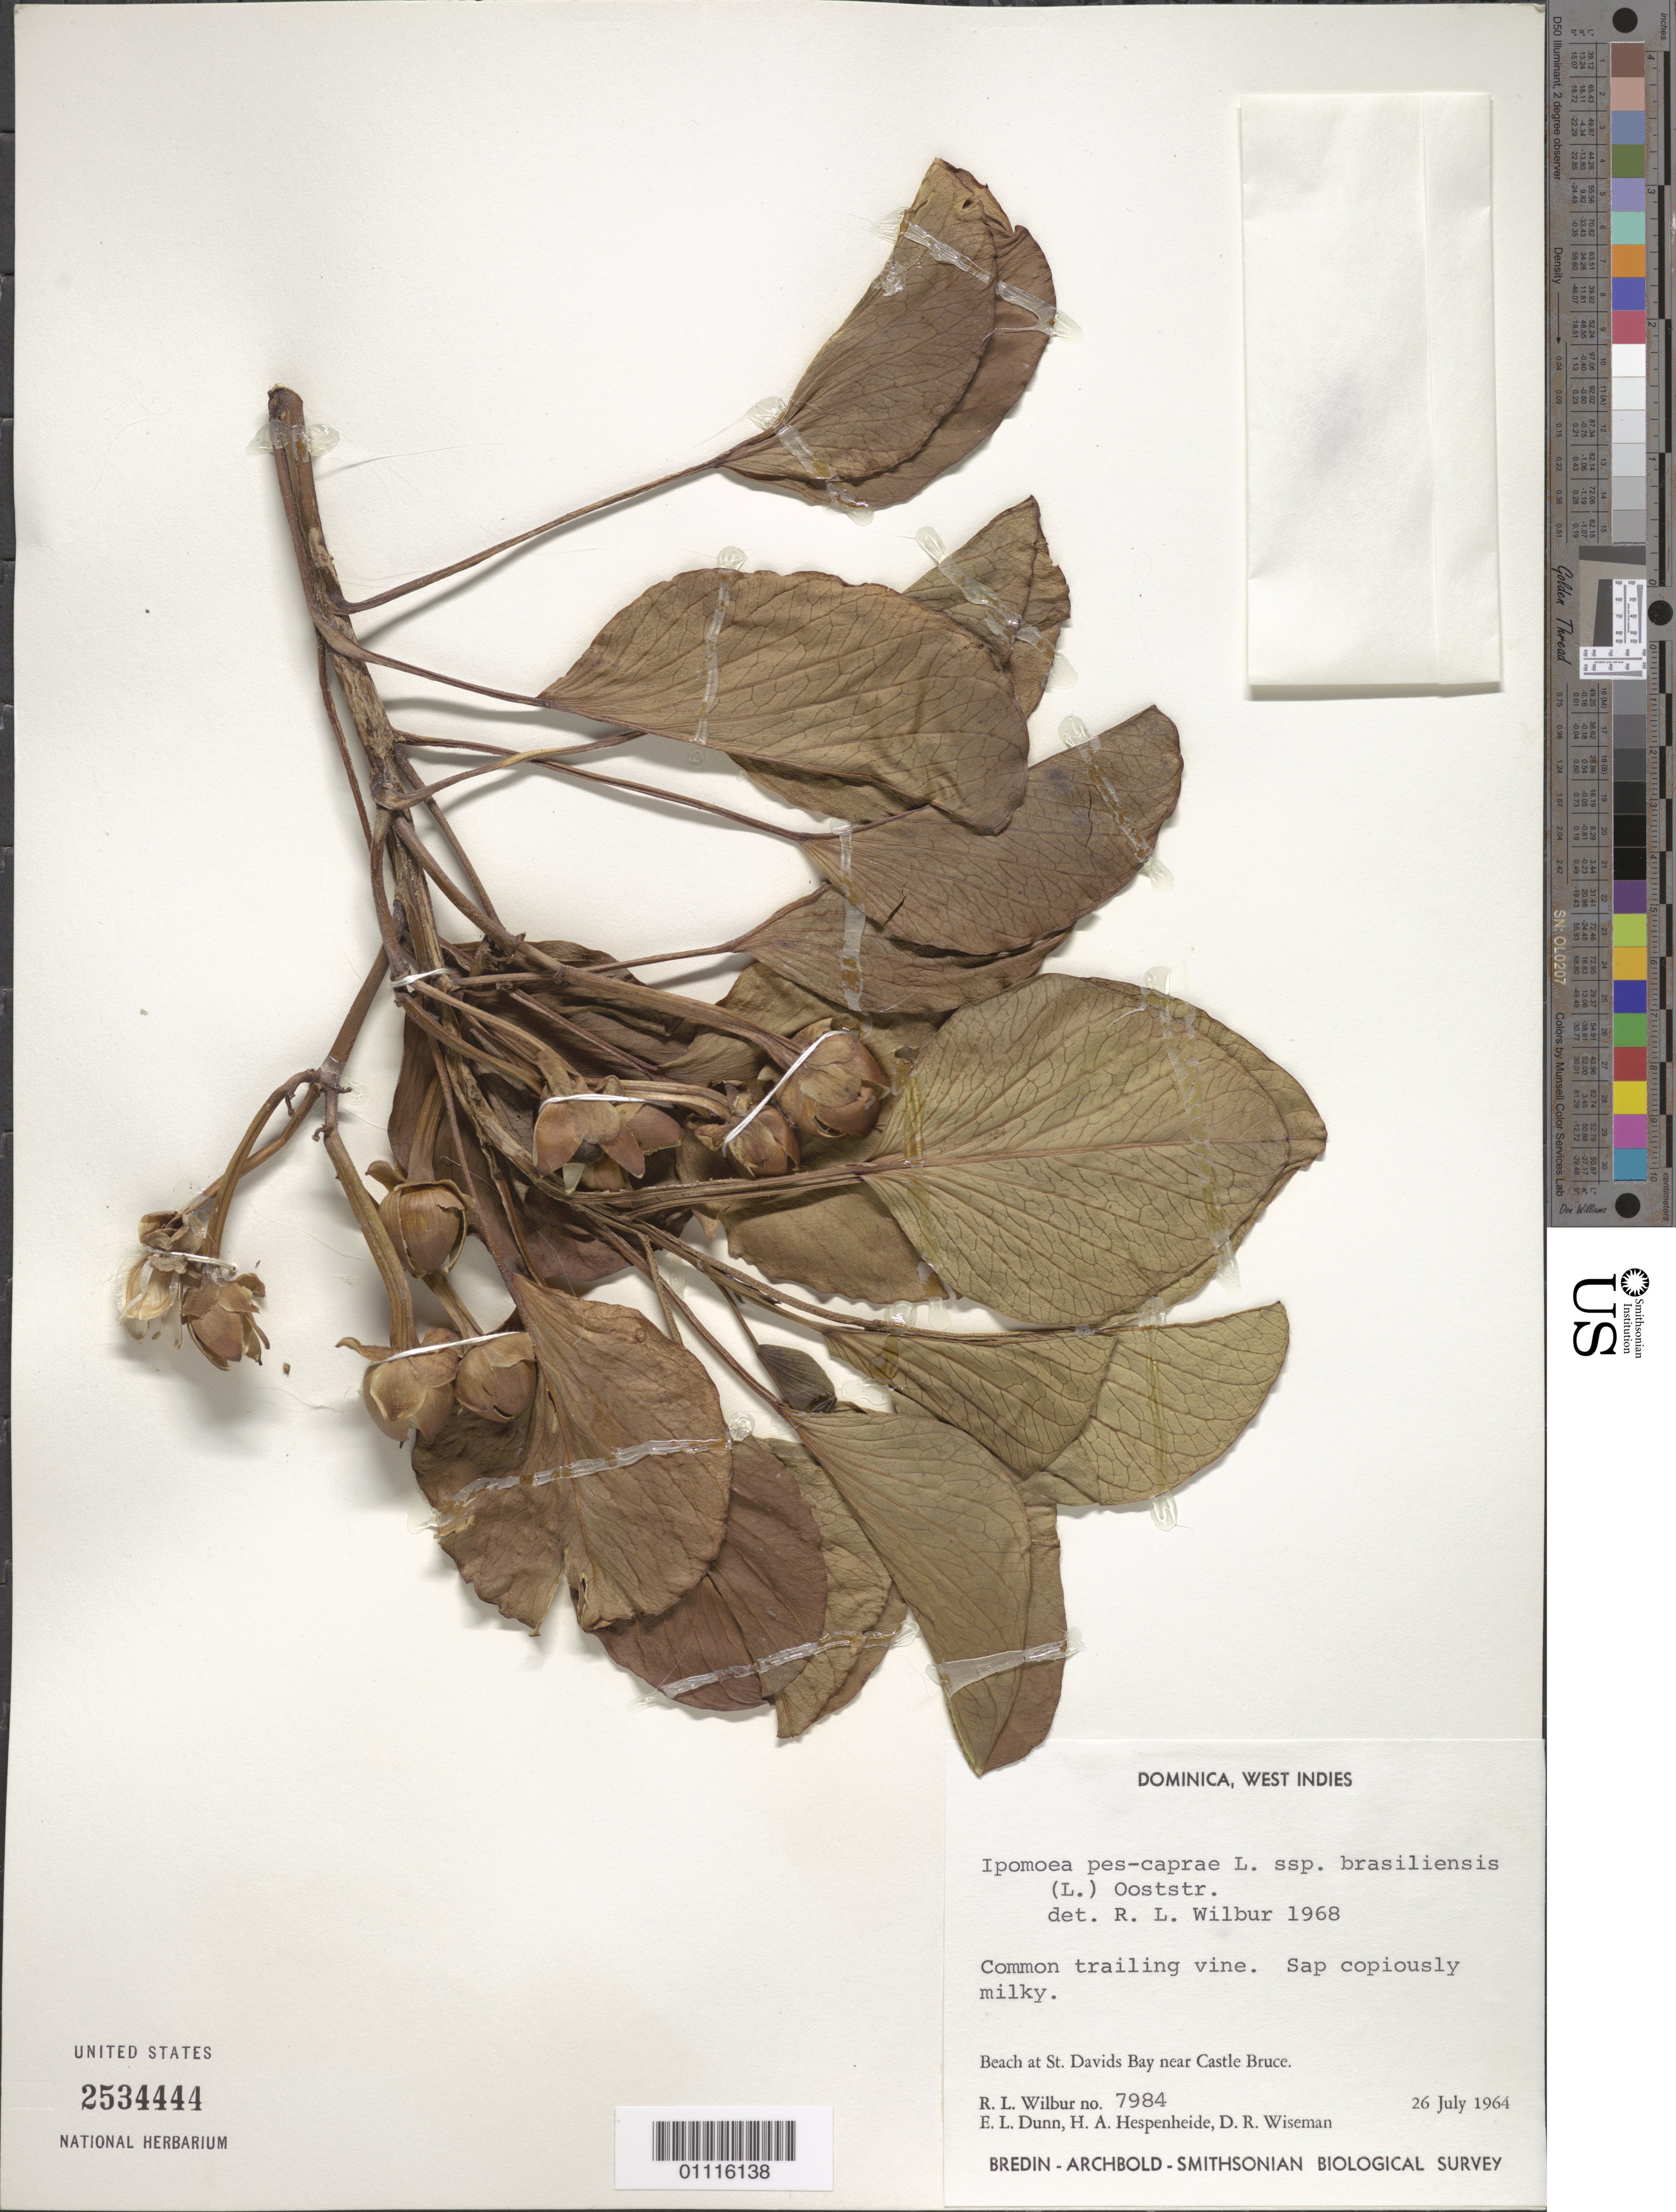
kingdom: Plantae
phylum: Tracheophyta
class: Magnoliopsida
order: Solanales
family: Convolvulaceae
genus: Ipomoea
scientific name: Ipomoea pes-caprae subsp. brasiliensis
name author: (L.) Ooststr.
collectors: R. L. Wilbur, E. Dunn, H. A. Hespenheide & D. R. Wiseman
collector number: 7984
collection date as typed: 26 Jul 1964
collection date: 1964-07-26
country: Dominica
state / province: St. David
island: Dominica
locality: Beach at St. Davids Bay near Castle Bruce.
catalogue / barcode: US 2534444